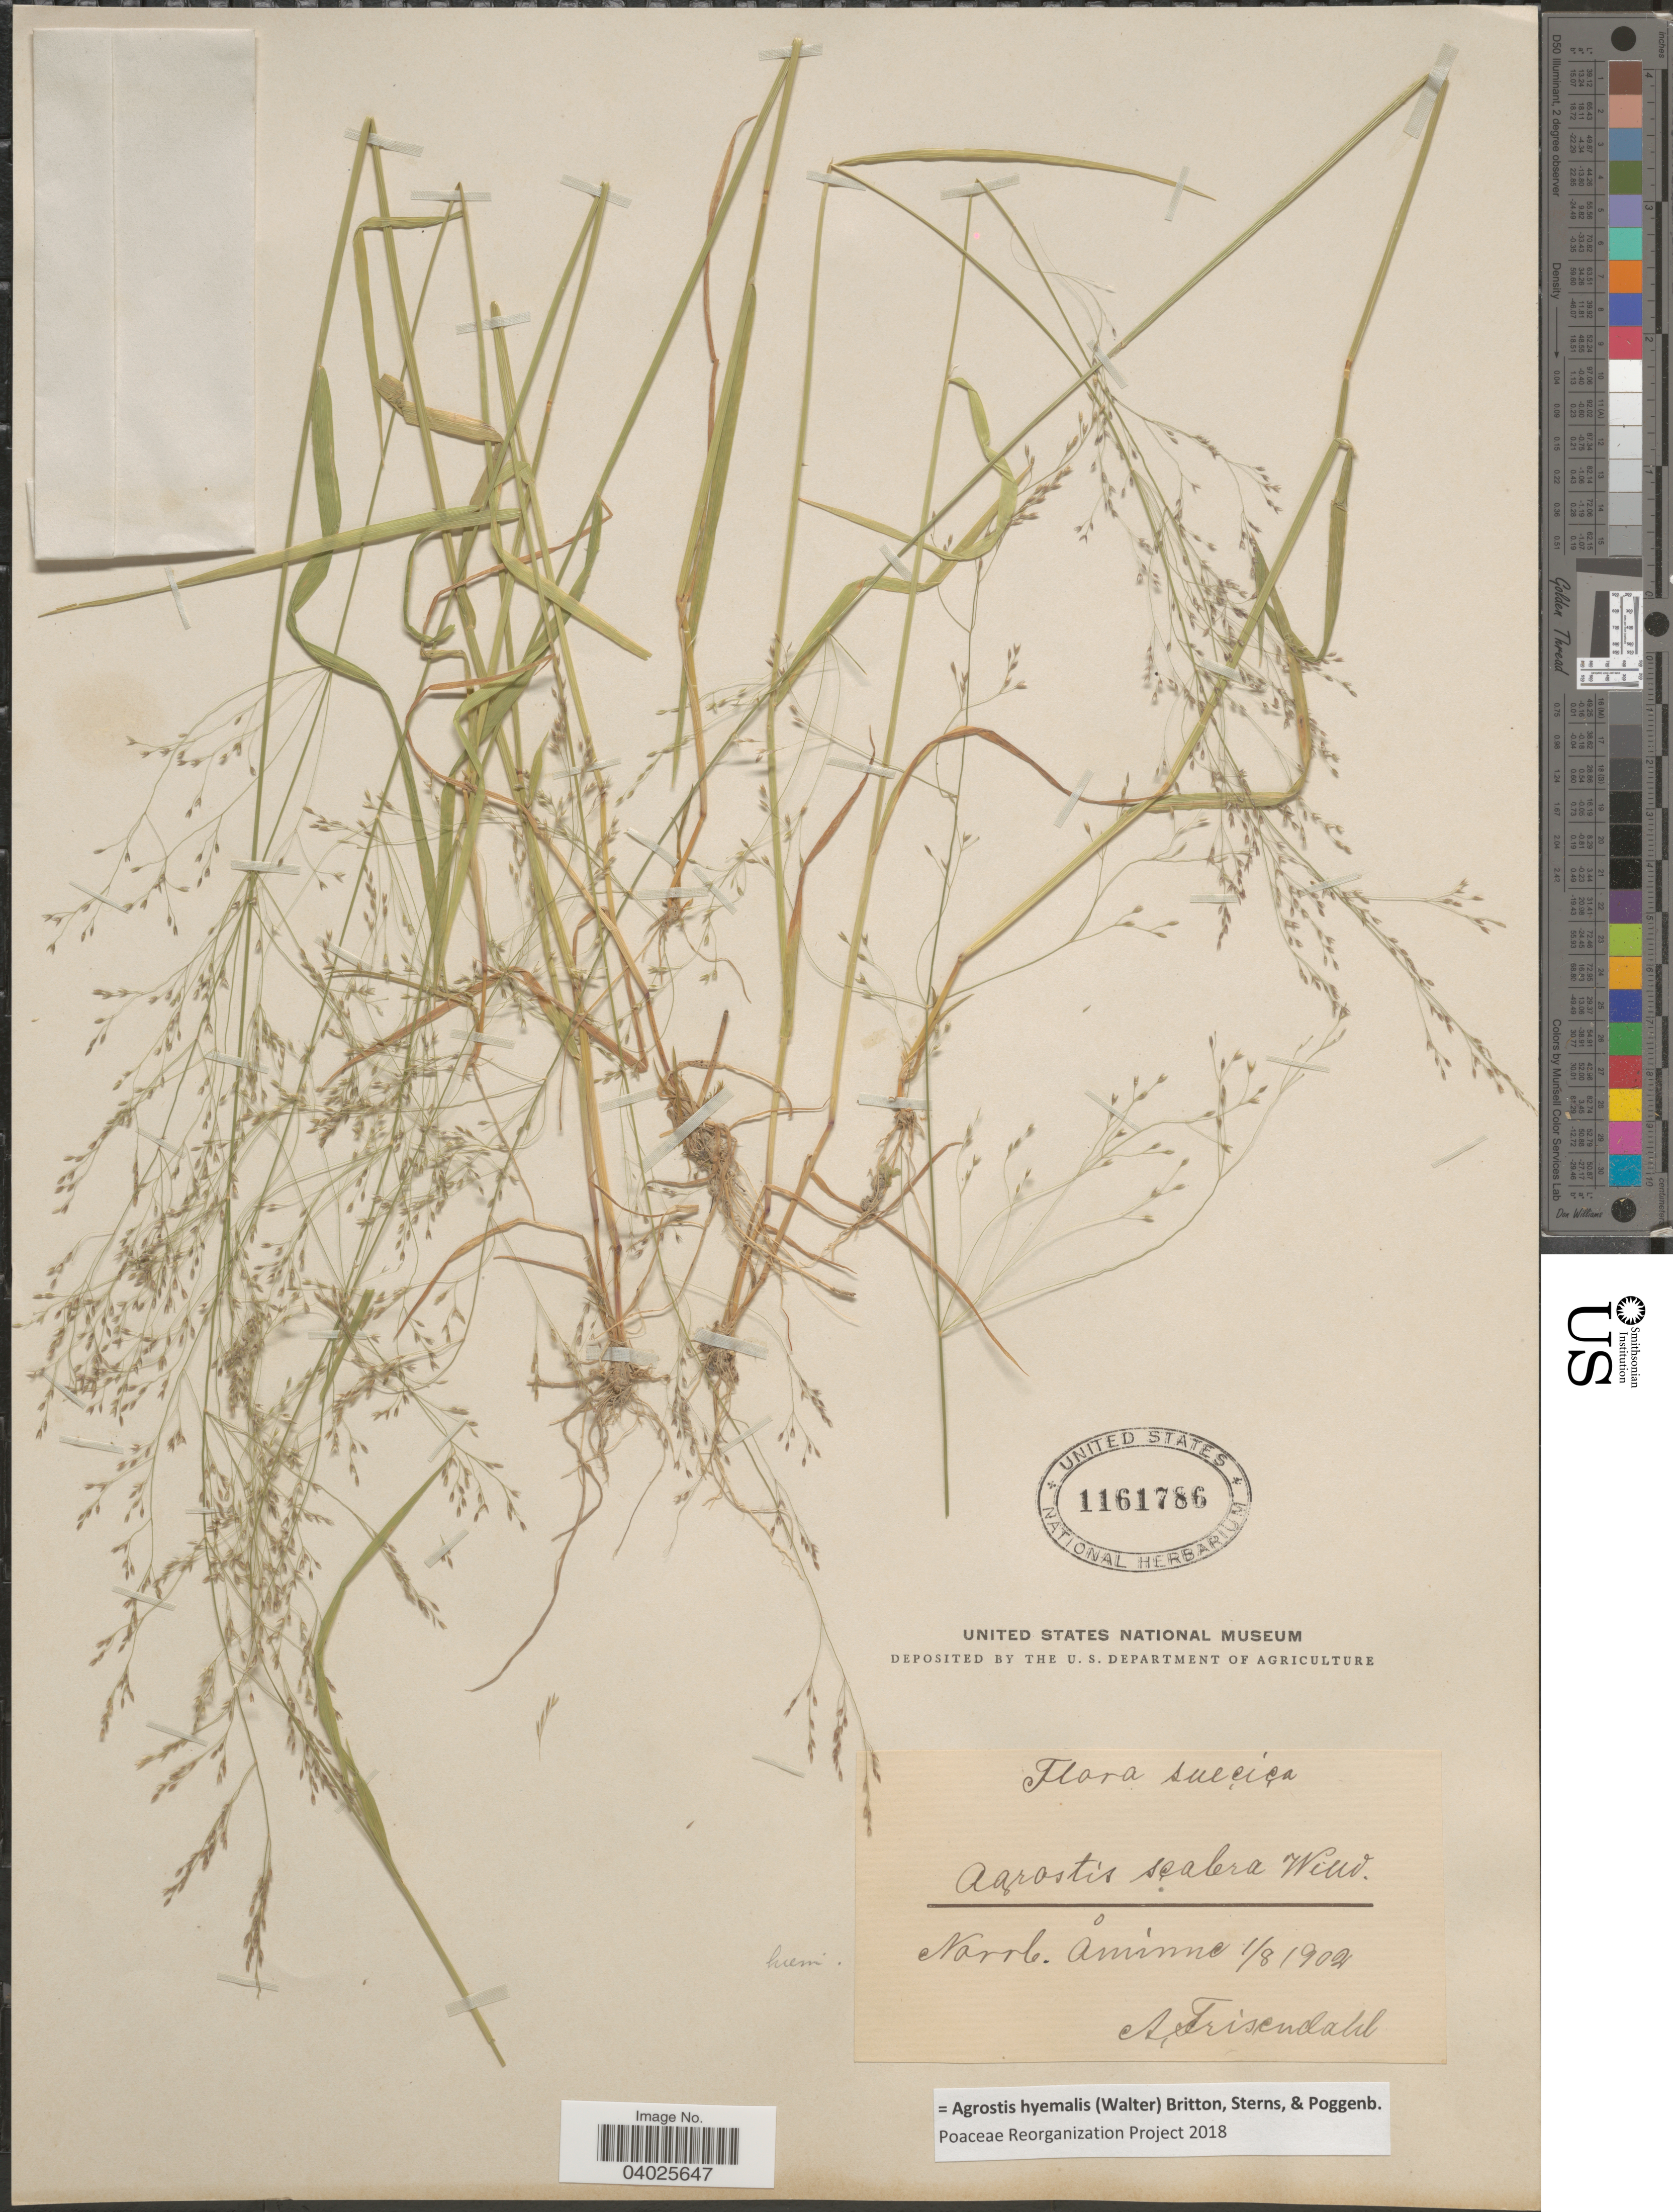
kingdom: Plantae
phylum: Tracheophyta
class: Liliopsida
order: Poales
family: Poaceae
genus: Agrostis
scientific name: Agrostis hyemalis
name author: (Walter) Britton et al.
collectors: A. Frisendahl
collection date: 1902-08-01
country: Sweden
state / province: Norrbotten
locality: Suecica. Norrb. Åminne.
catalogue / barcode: US 1161786